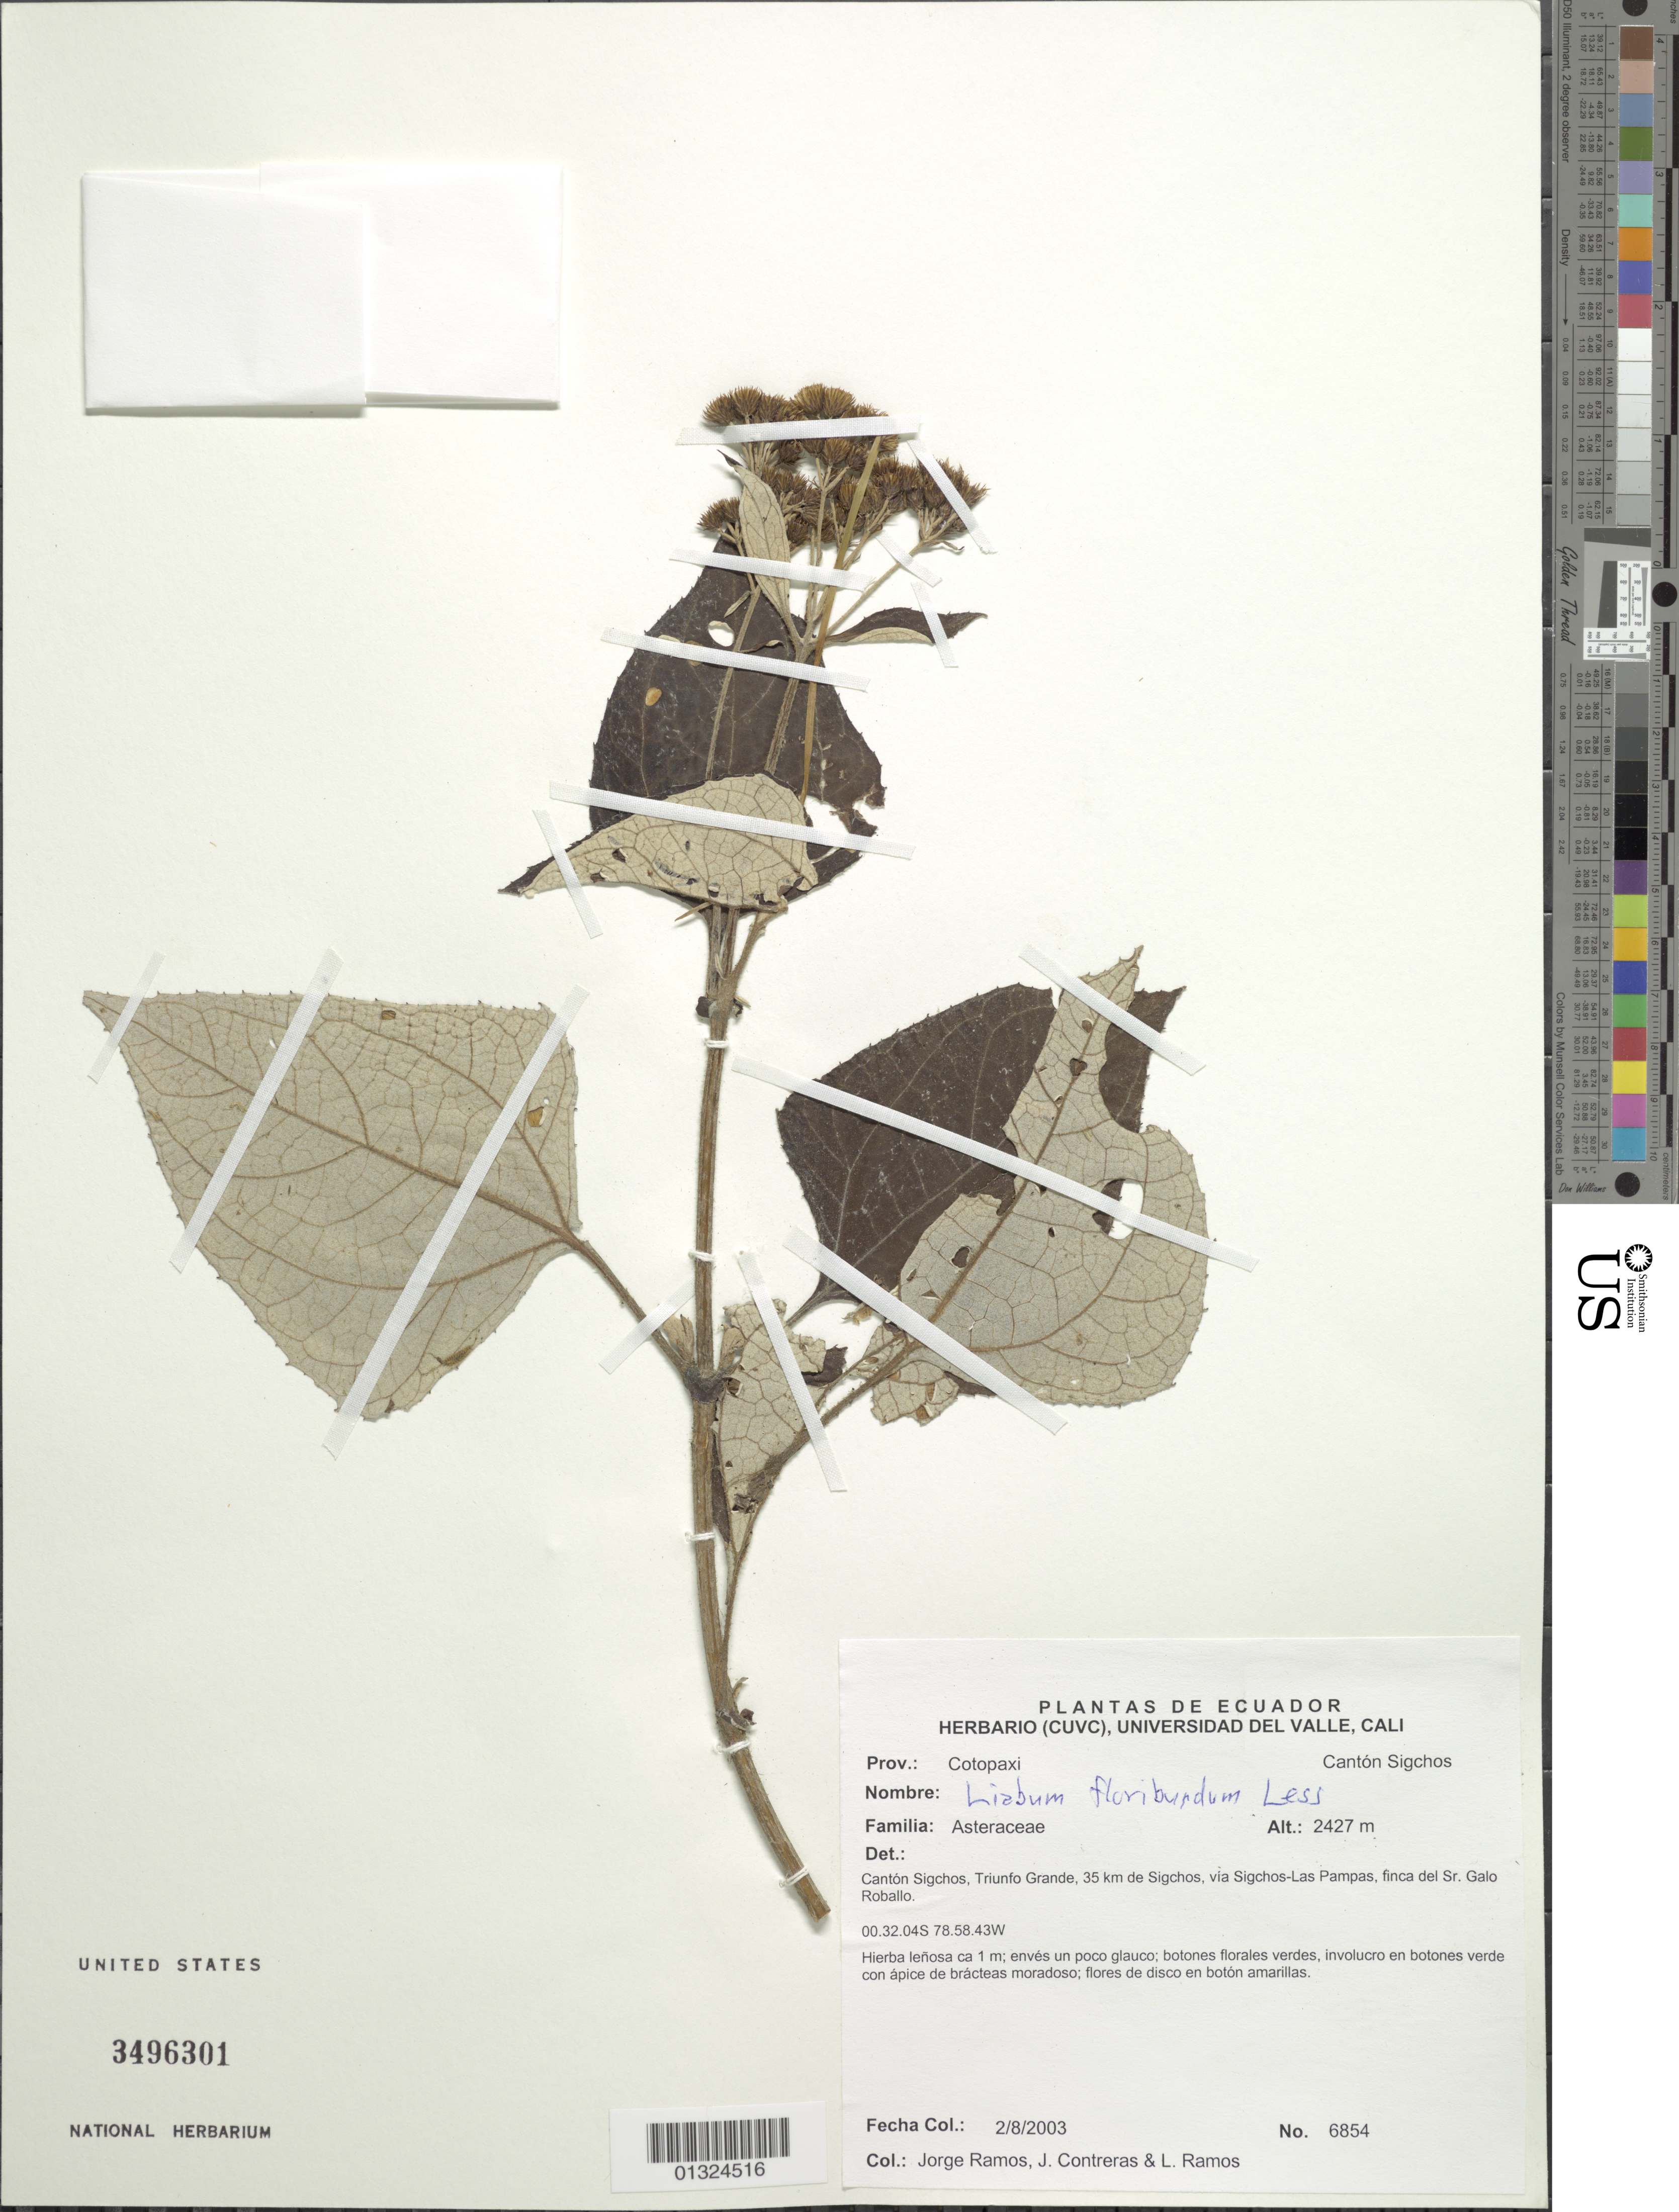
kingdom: Plantae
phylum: Tracheophyta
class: Magnoliopsida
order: Asterales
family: Asteraceae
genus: Liabum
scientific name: Liabum floribundum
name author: Less.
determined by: Robinson, Harold E., (US)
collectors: J. Ramos, J. Contreras & L. Ramos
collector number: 6854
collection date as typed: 2 August 2003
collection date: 2003-08-02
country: Ecuador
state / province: Cotopaxi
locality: Cantón Sigchos, Triunfo Grande, a 35 km de Sigchos, via Sigchos-Las Pampas, finca del Sr. Galo Roballo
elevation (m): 2427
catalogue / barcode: US 3496301